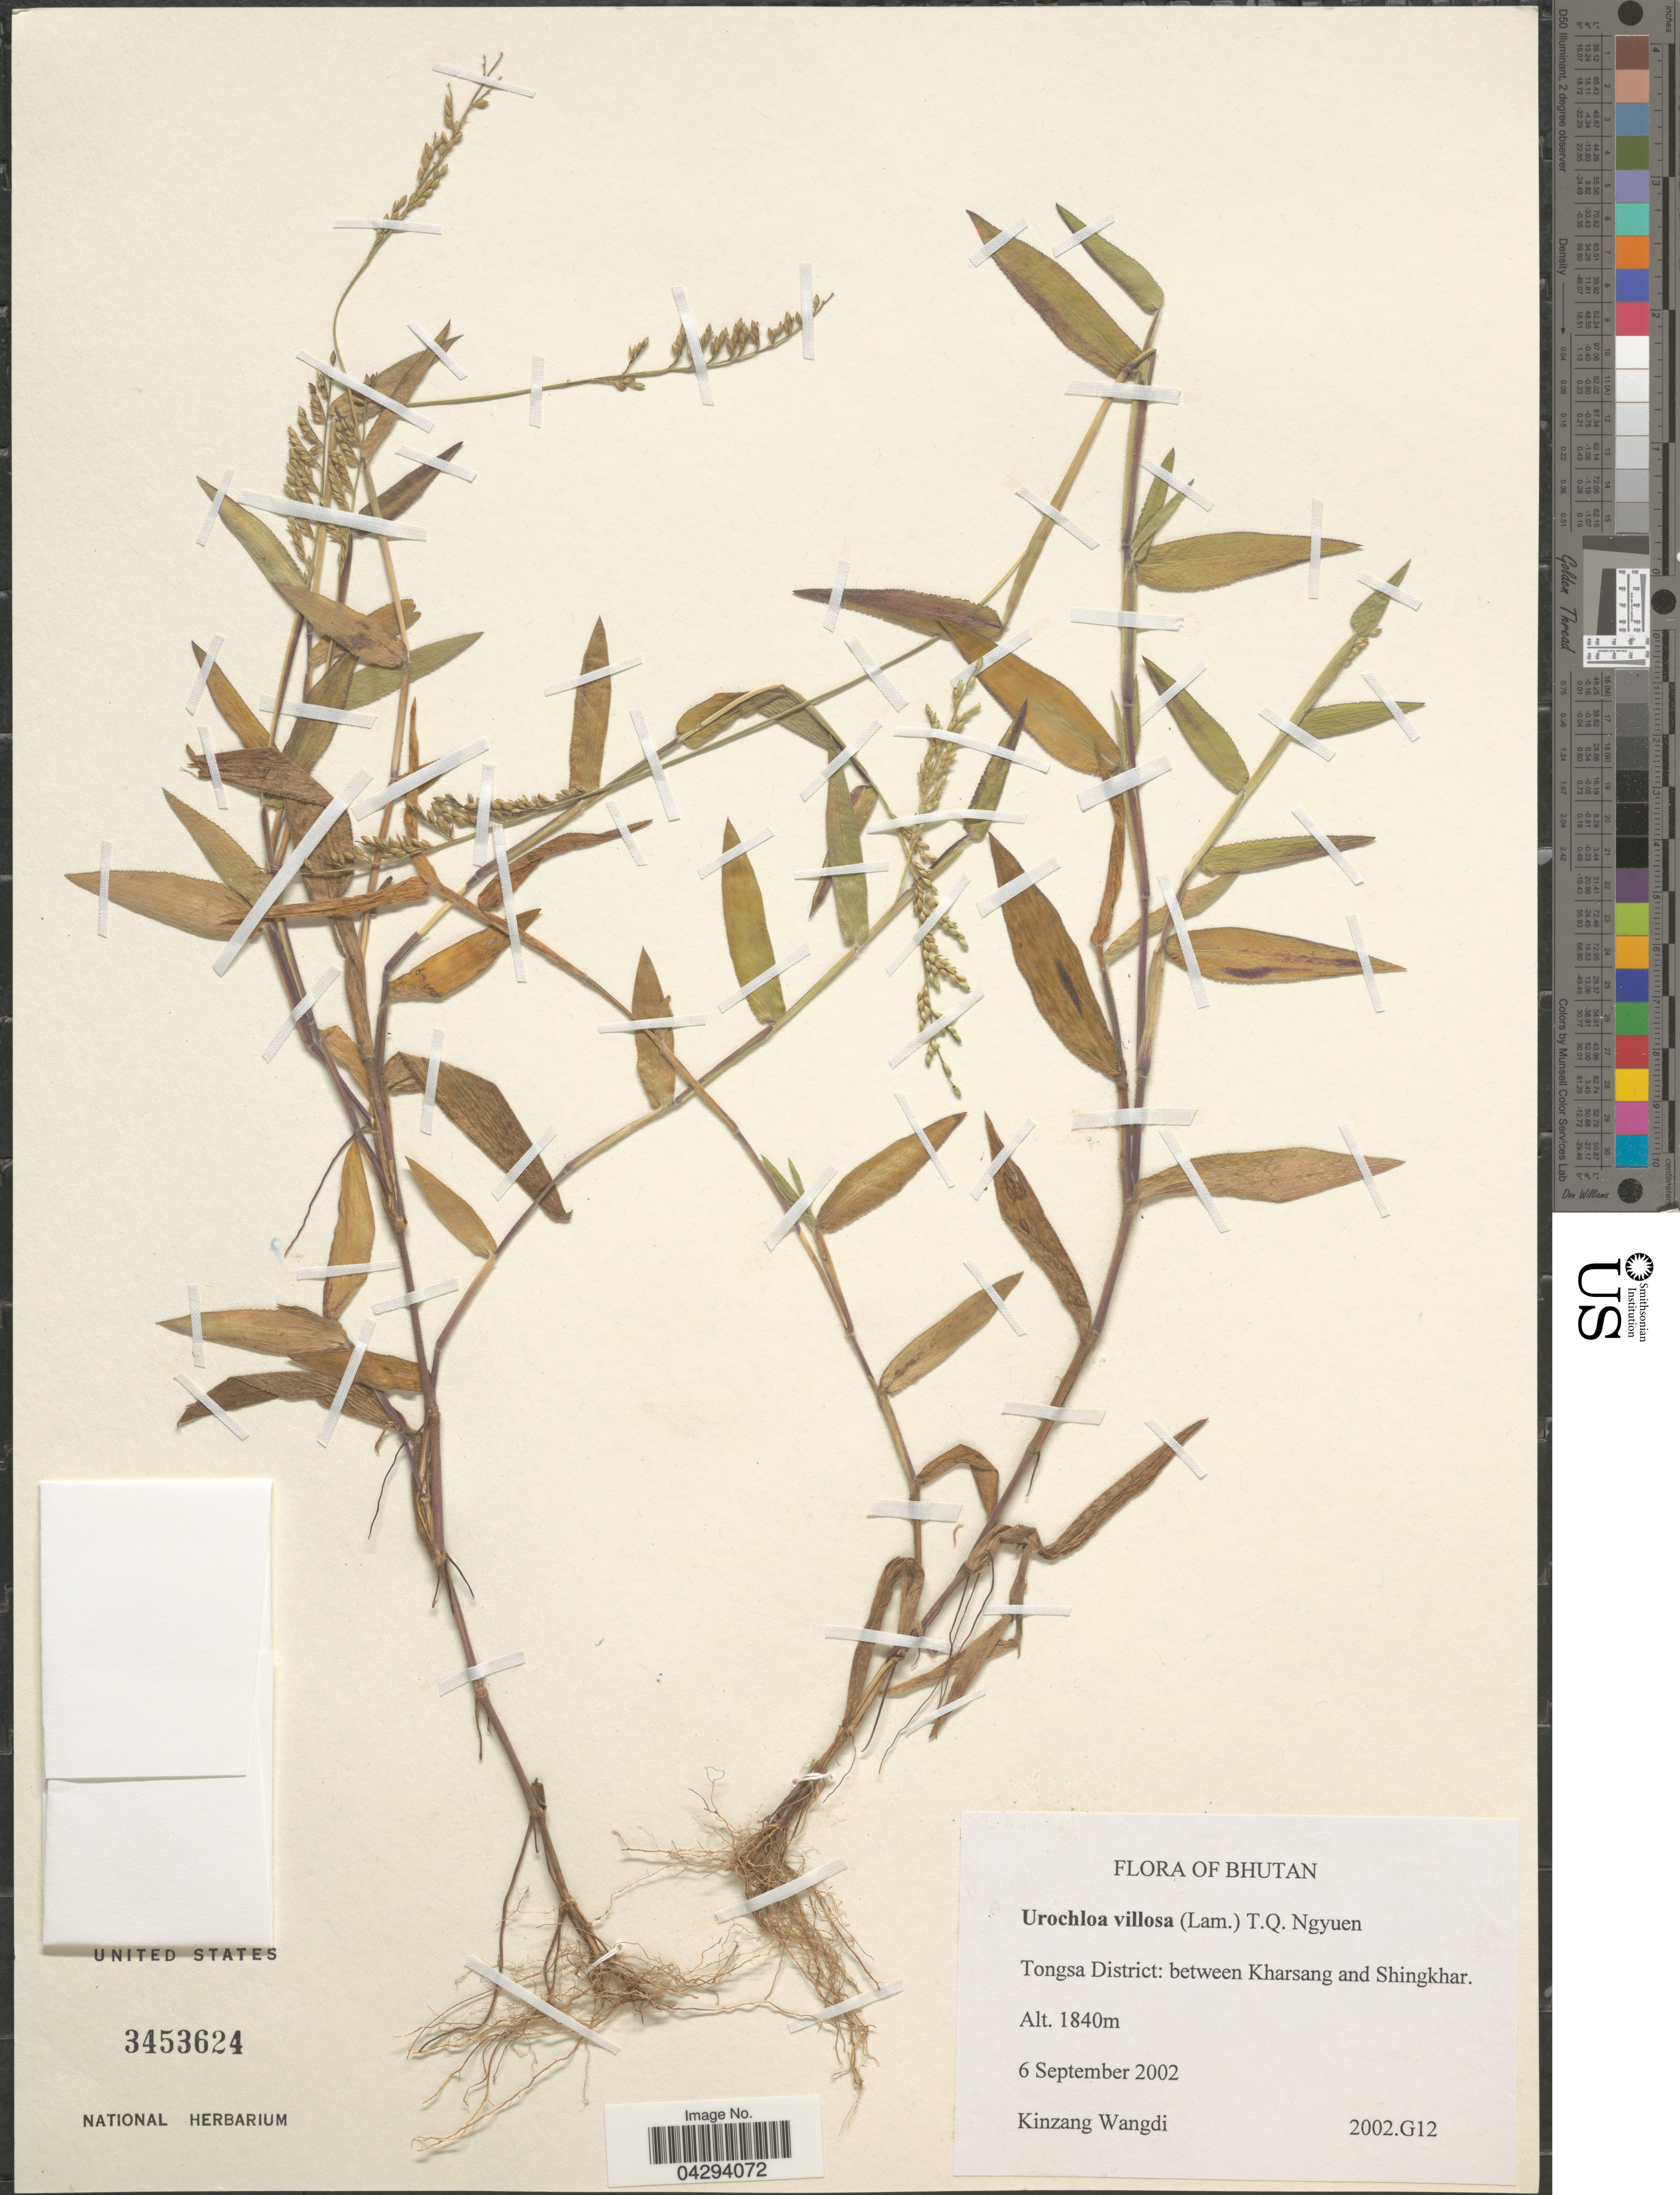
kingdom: Plantae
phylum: Tracheophyta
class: Liliopsida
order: Poales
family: Poaceae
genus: Urochloa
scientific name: Urochloa villosa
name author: (Lam.) T.Q. Nguyen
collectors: K. Wangdi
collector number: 2002.G12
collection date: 2002-09-06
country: Bhutan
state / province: Trongsa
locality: Tongsa District: between Kharsang and Shingkhar.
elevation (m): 1840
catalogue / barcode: US 3453624